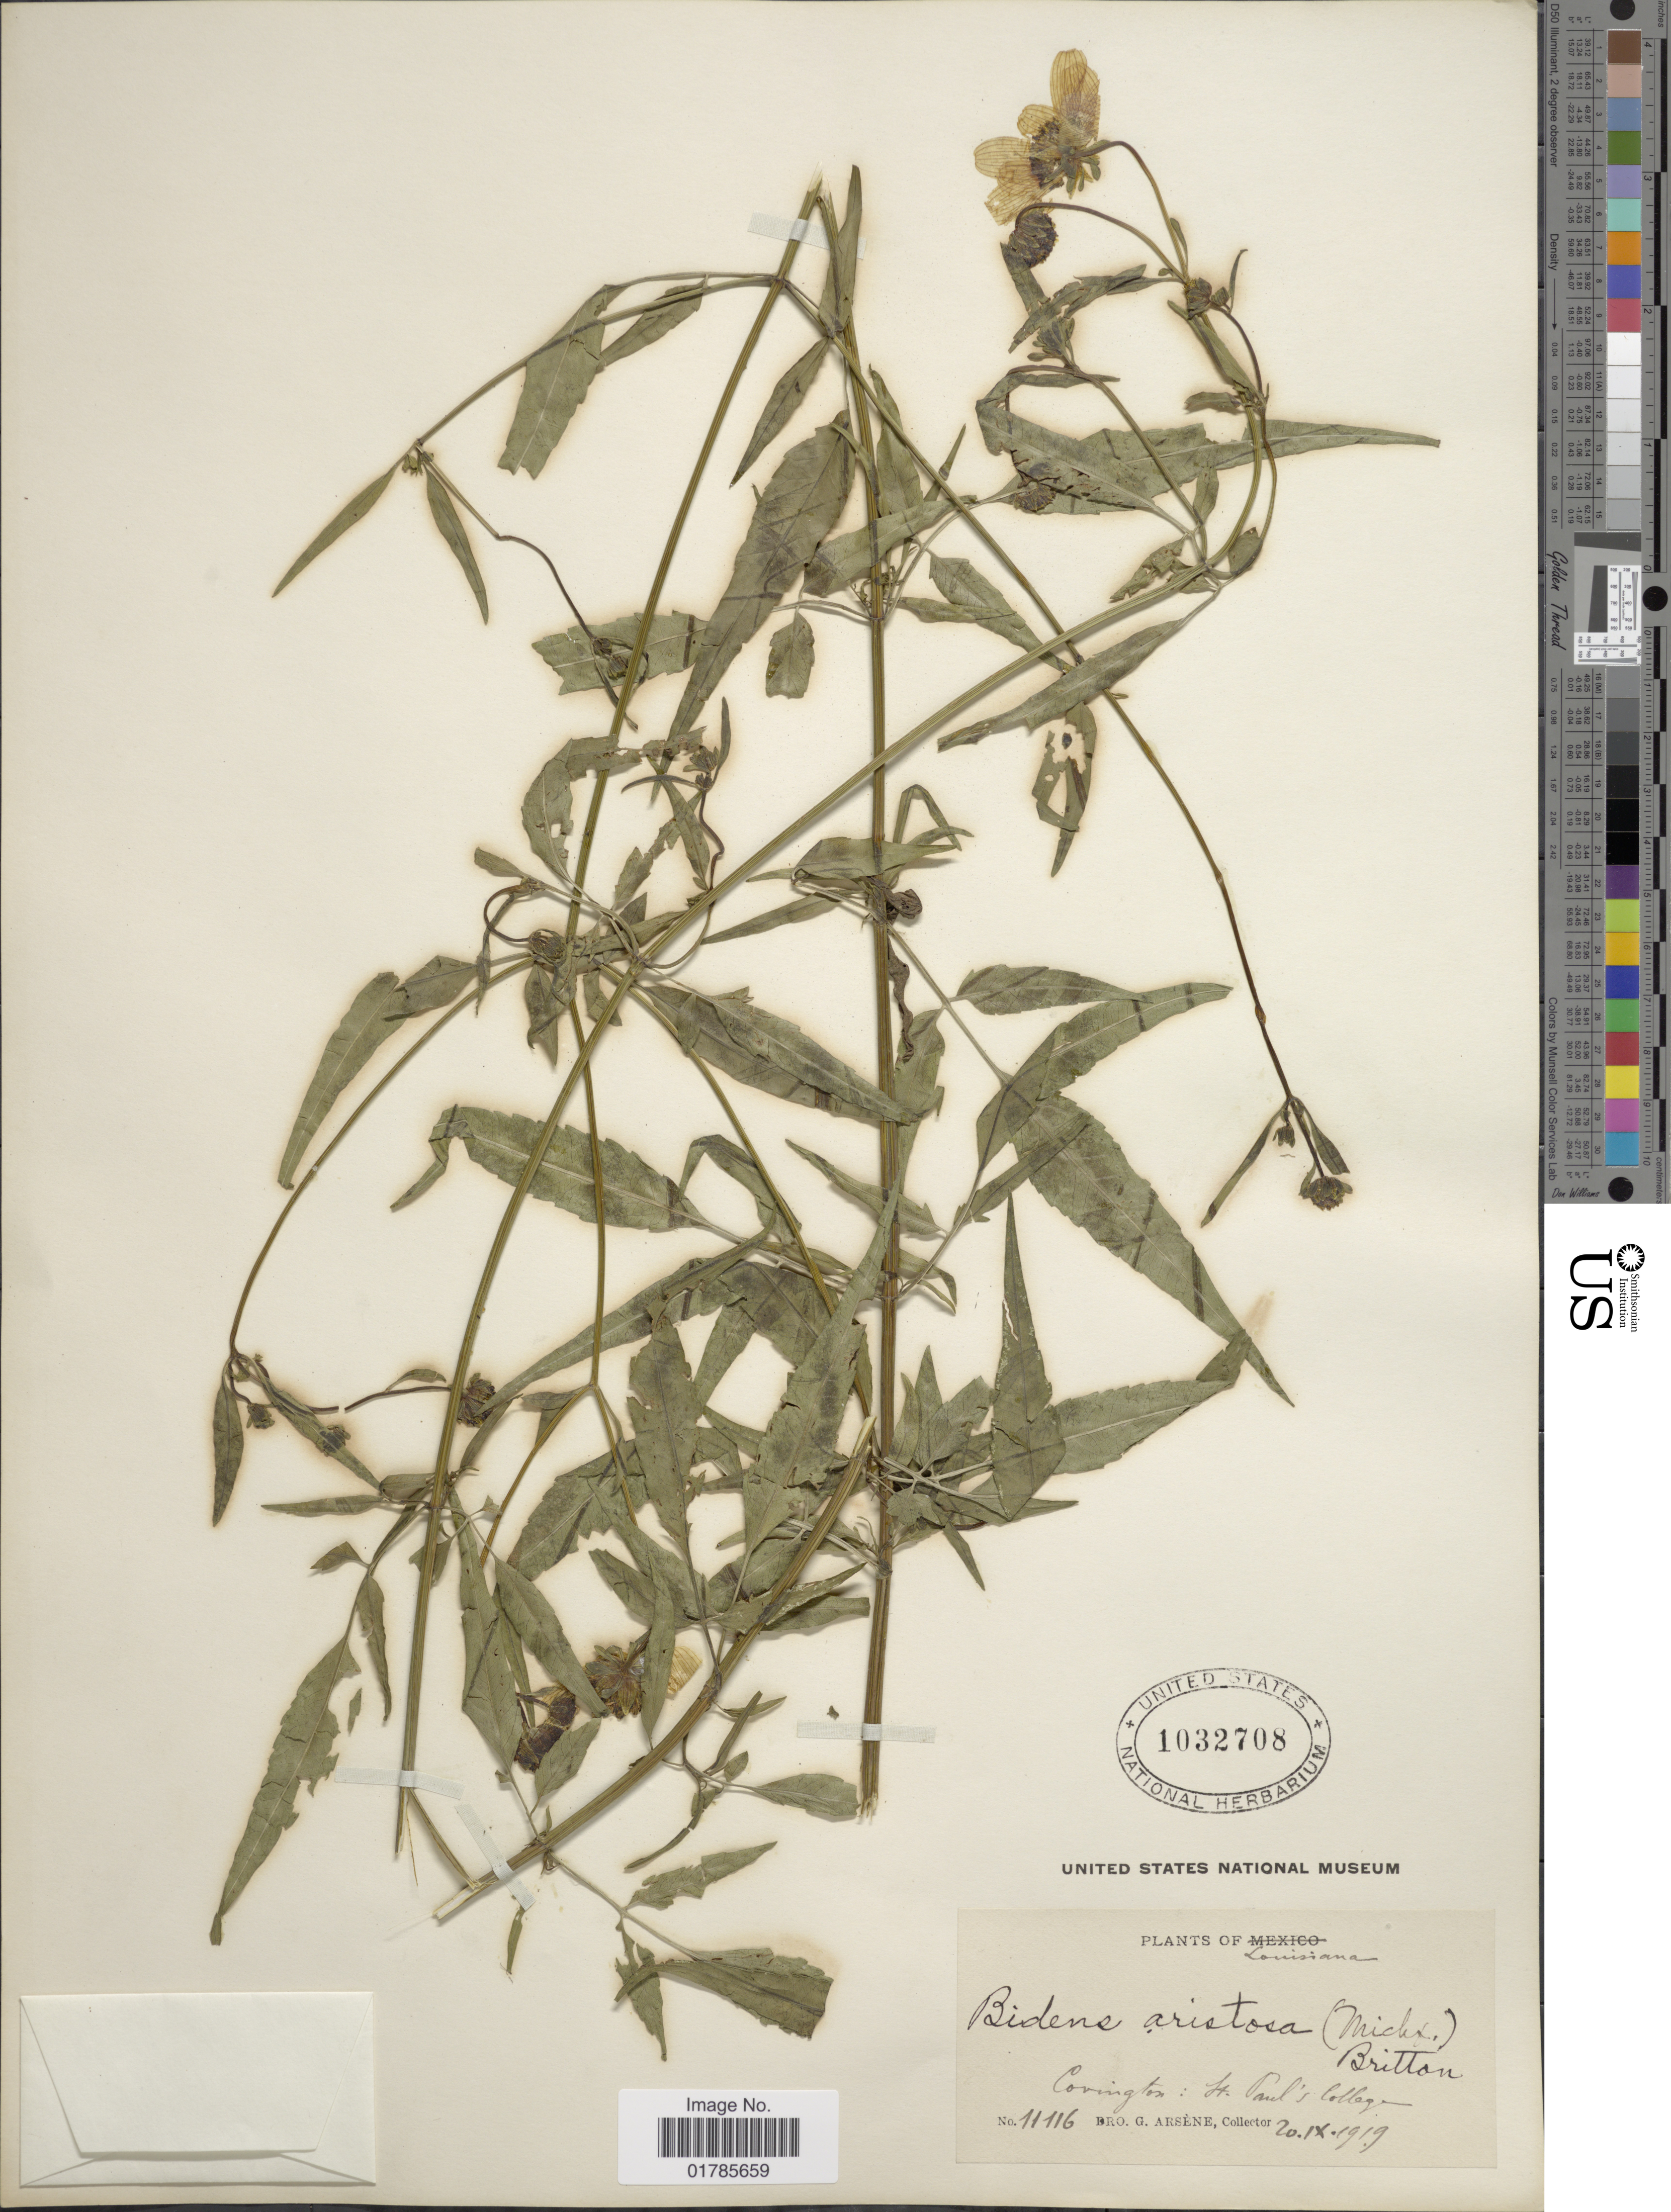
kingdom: Plantae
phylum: Tracheophyta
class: Magnoliopsida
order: Asterales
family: Asteraceae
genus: Bidens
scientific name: Bidens aristosa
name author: (Michx.) Britton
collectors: Bro. G. Arsène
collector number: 11116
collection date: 1919-09-20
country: United States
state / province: Louisiana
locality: Covington: St. Paul's College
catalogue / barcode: US 1032708